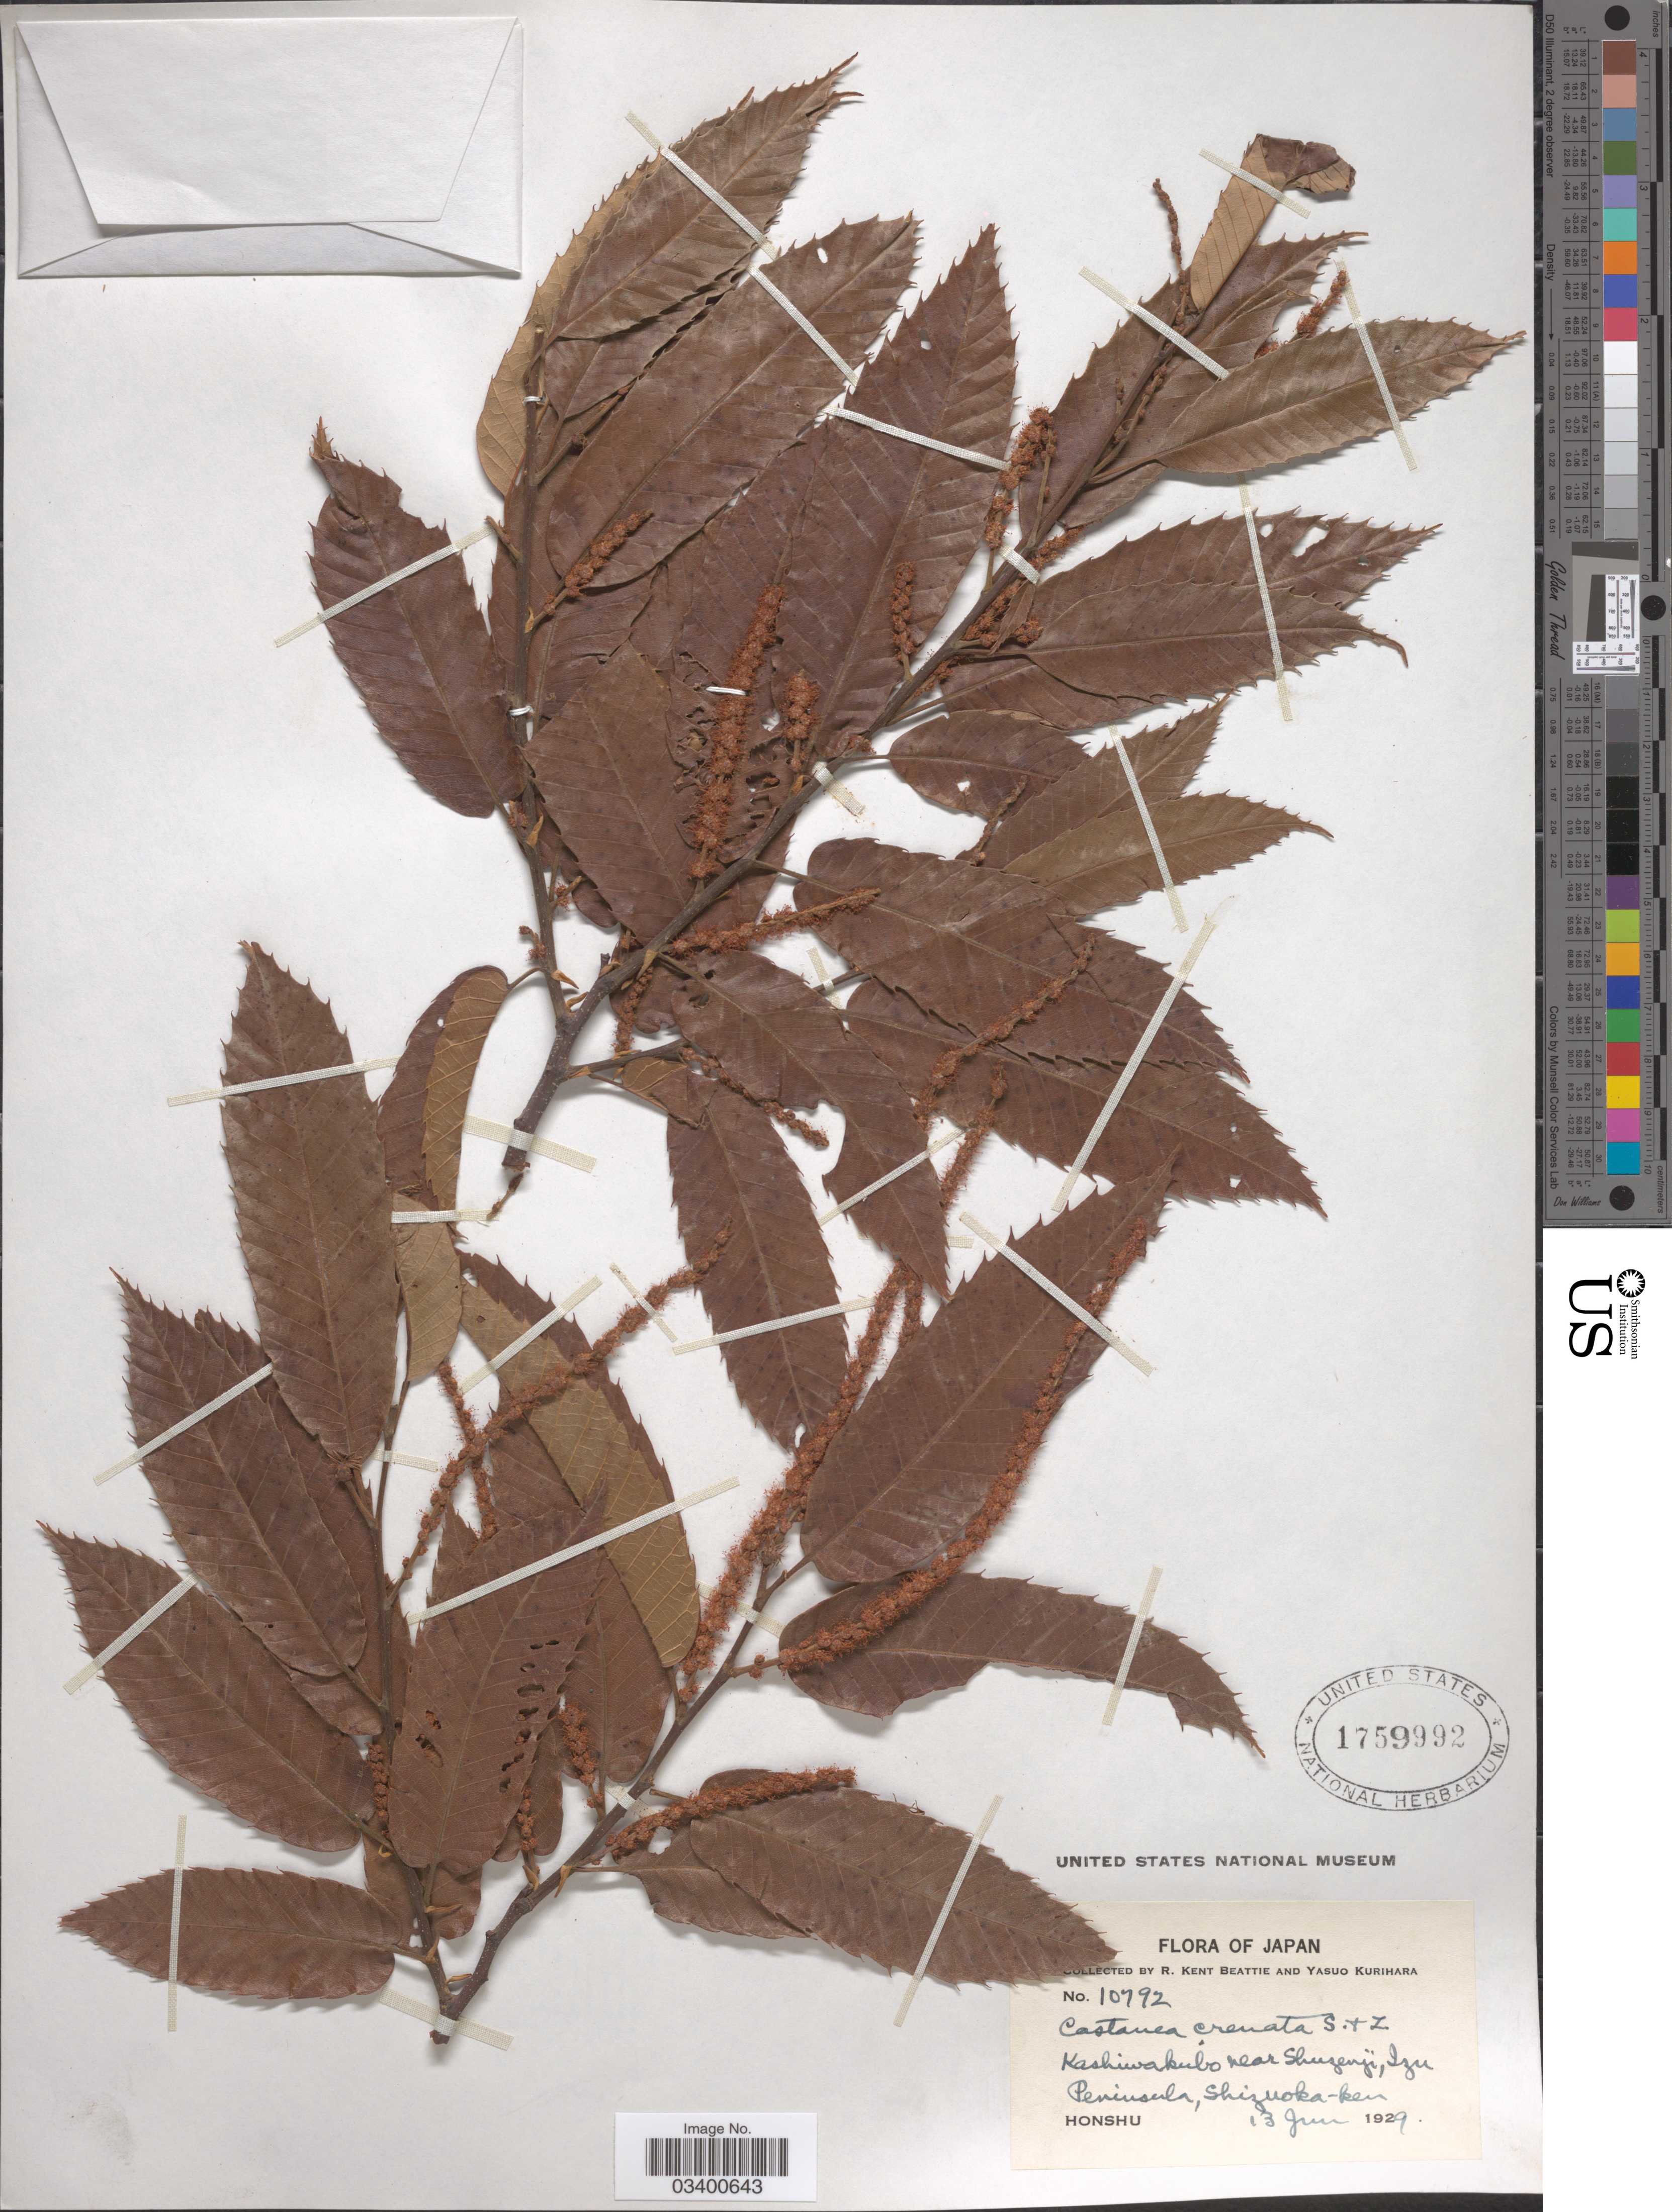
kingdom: Plantae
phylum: Tracheophyta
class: Magnoliopsida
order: Fagales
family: Fagaceae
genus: Castanea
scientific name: Castanea crenata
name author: Siebold & Zucc.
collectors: R. K. Beattie & Y. Kurihara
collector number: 10792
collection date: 1929-06-13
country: Japan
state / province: Sizuoka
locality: Kashiwakubo near Shuzenji, Izu Peninsula, Shizuoka-ken. Honshu.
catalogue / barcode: US 1759992